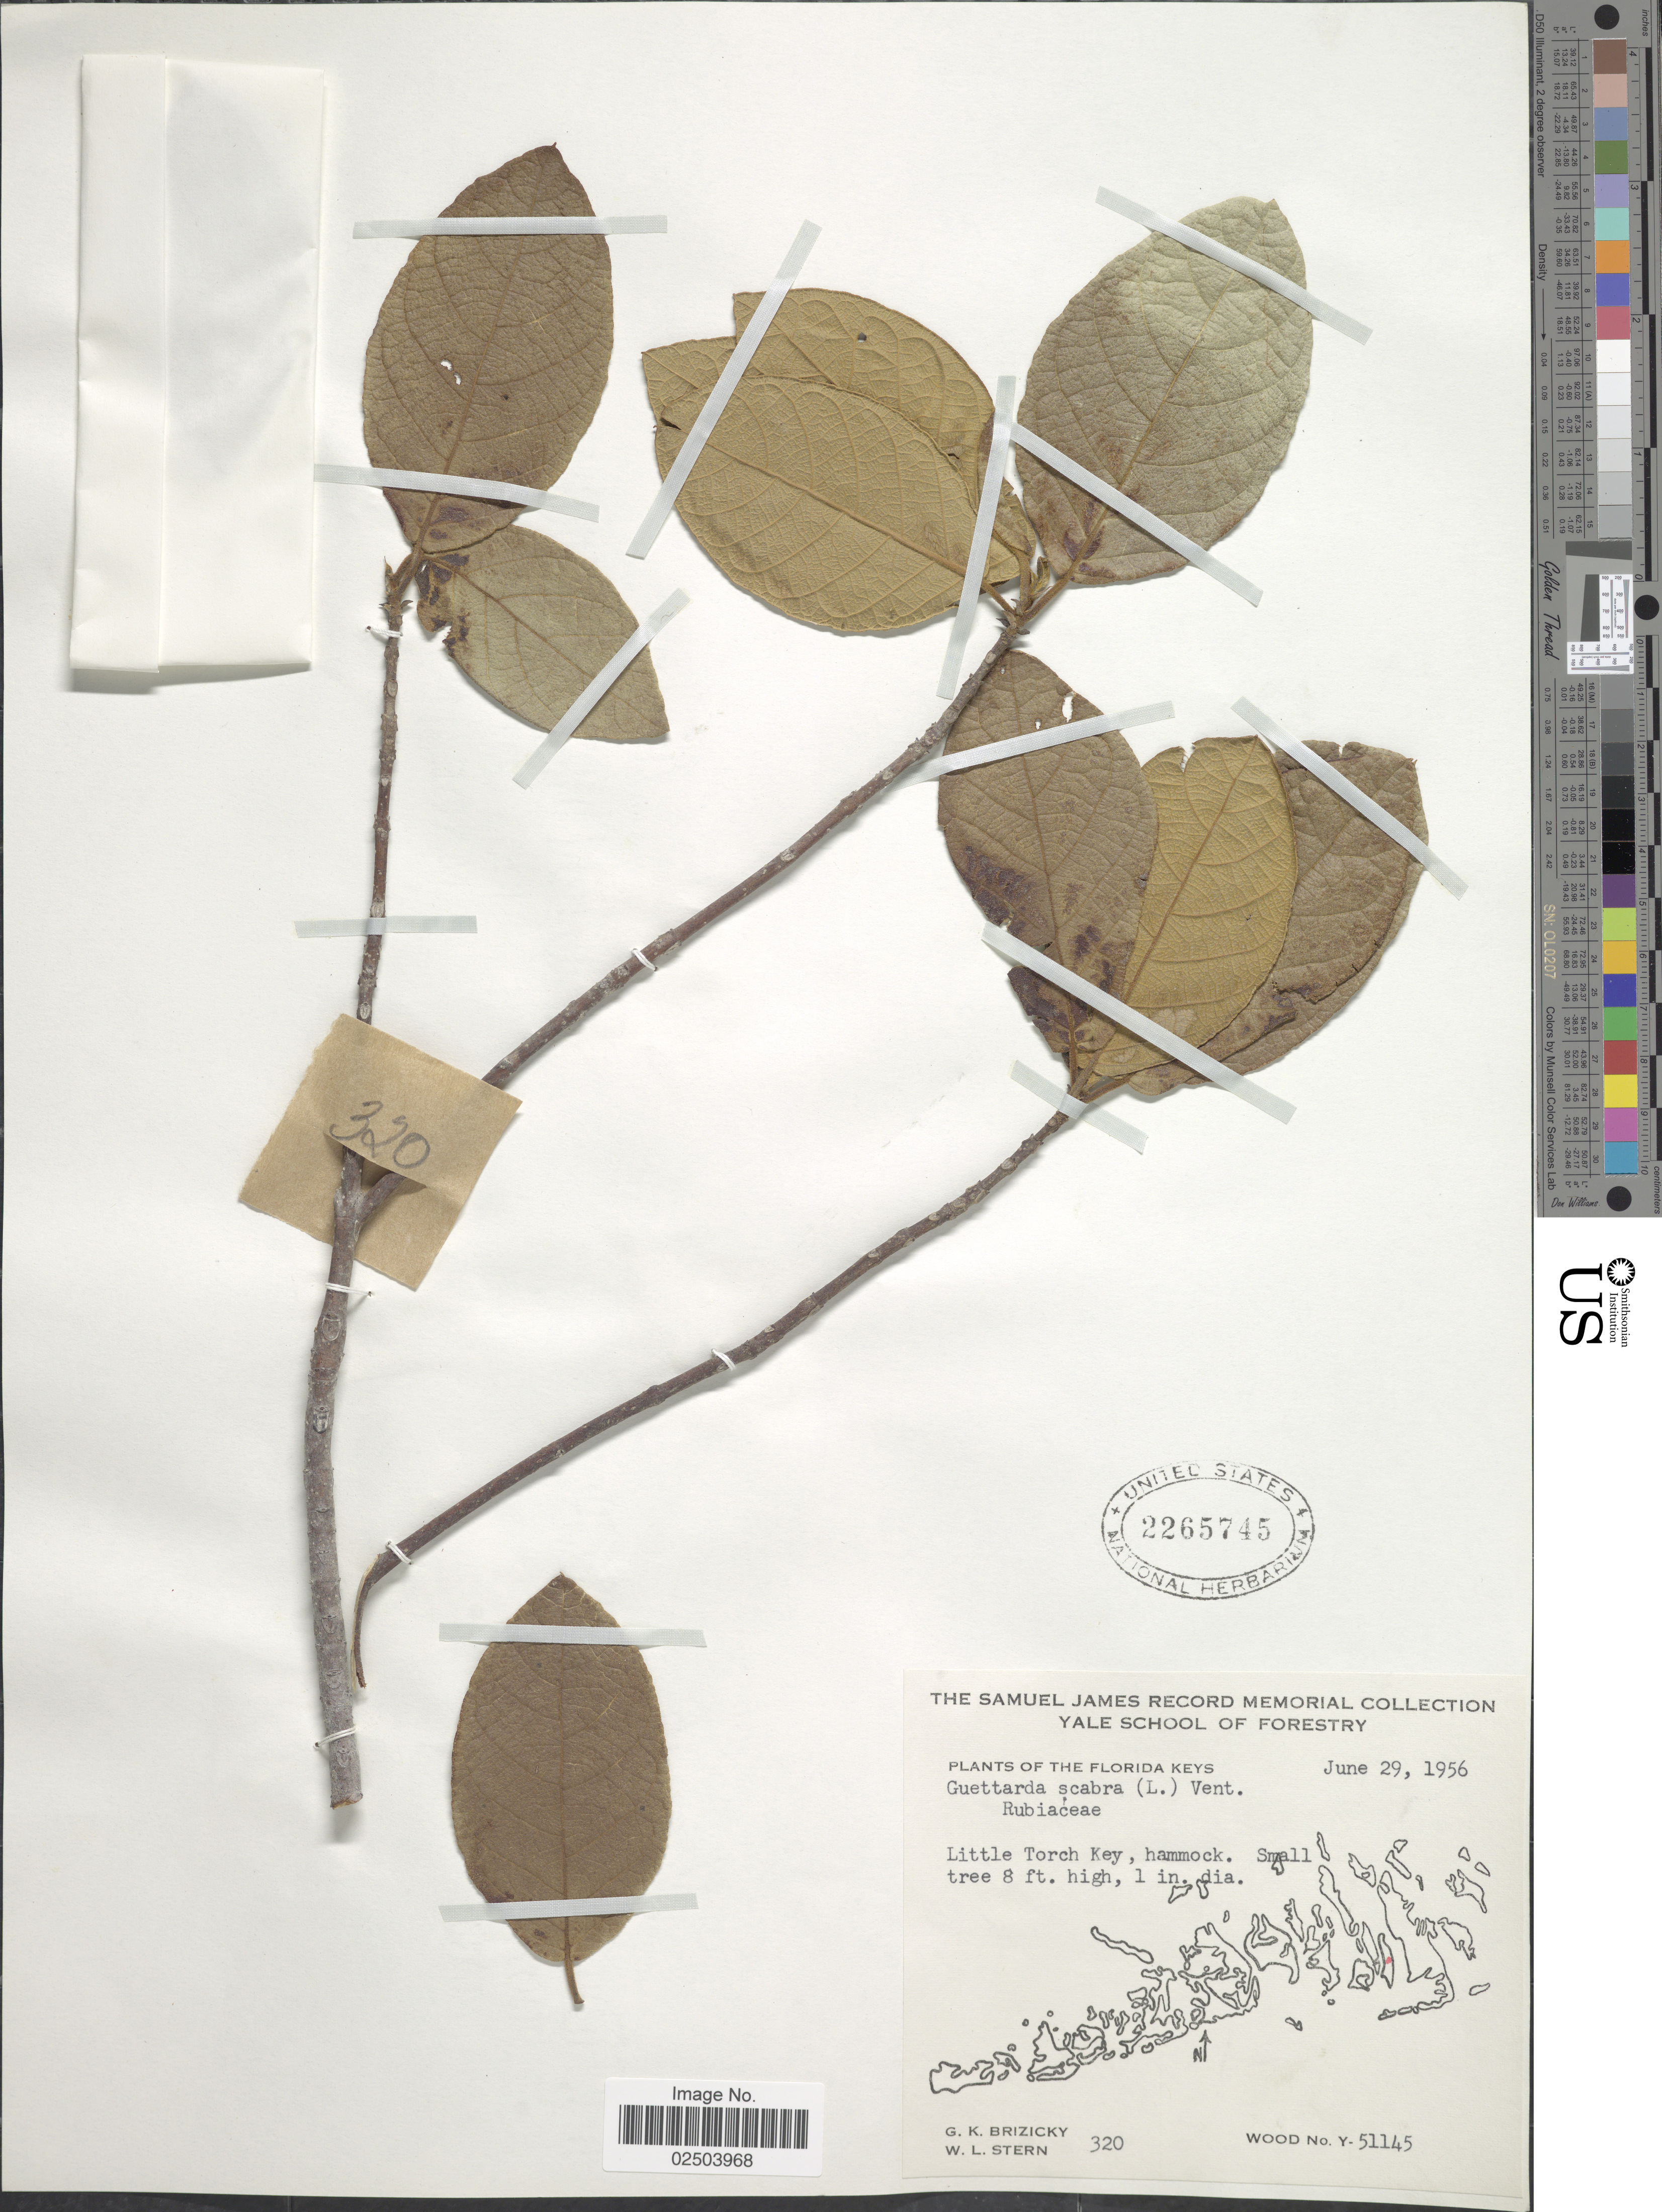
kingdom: Plantae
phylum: Tracheophyta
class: Magnoliopsida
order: Gentianales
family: Rubiaceae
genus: Guettarda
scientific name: Guettarda scabra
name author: (L.) Vent.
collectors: G. K. Brizicky & W. L. Stern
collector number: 320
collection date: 1956-06-29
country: United States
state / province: Florida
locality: Florida Keys. Little Torch Key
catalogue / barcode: US 2265745